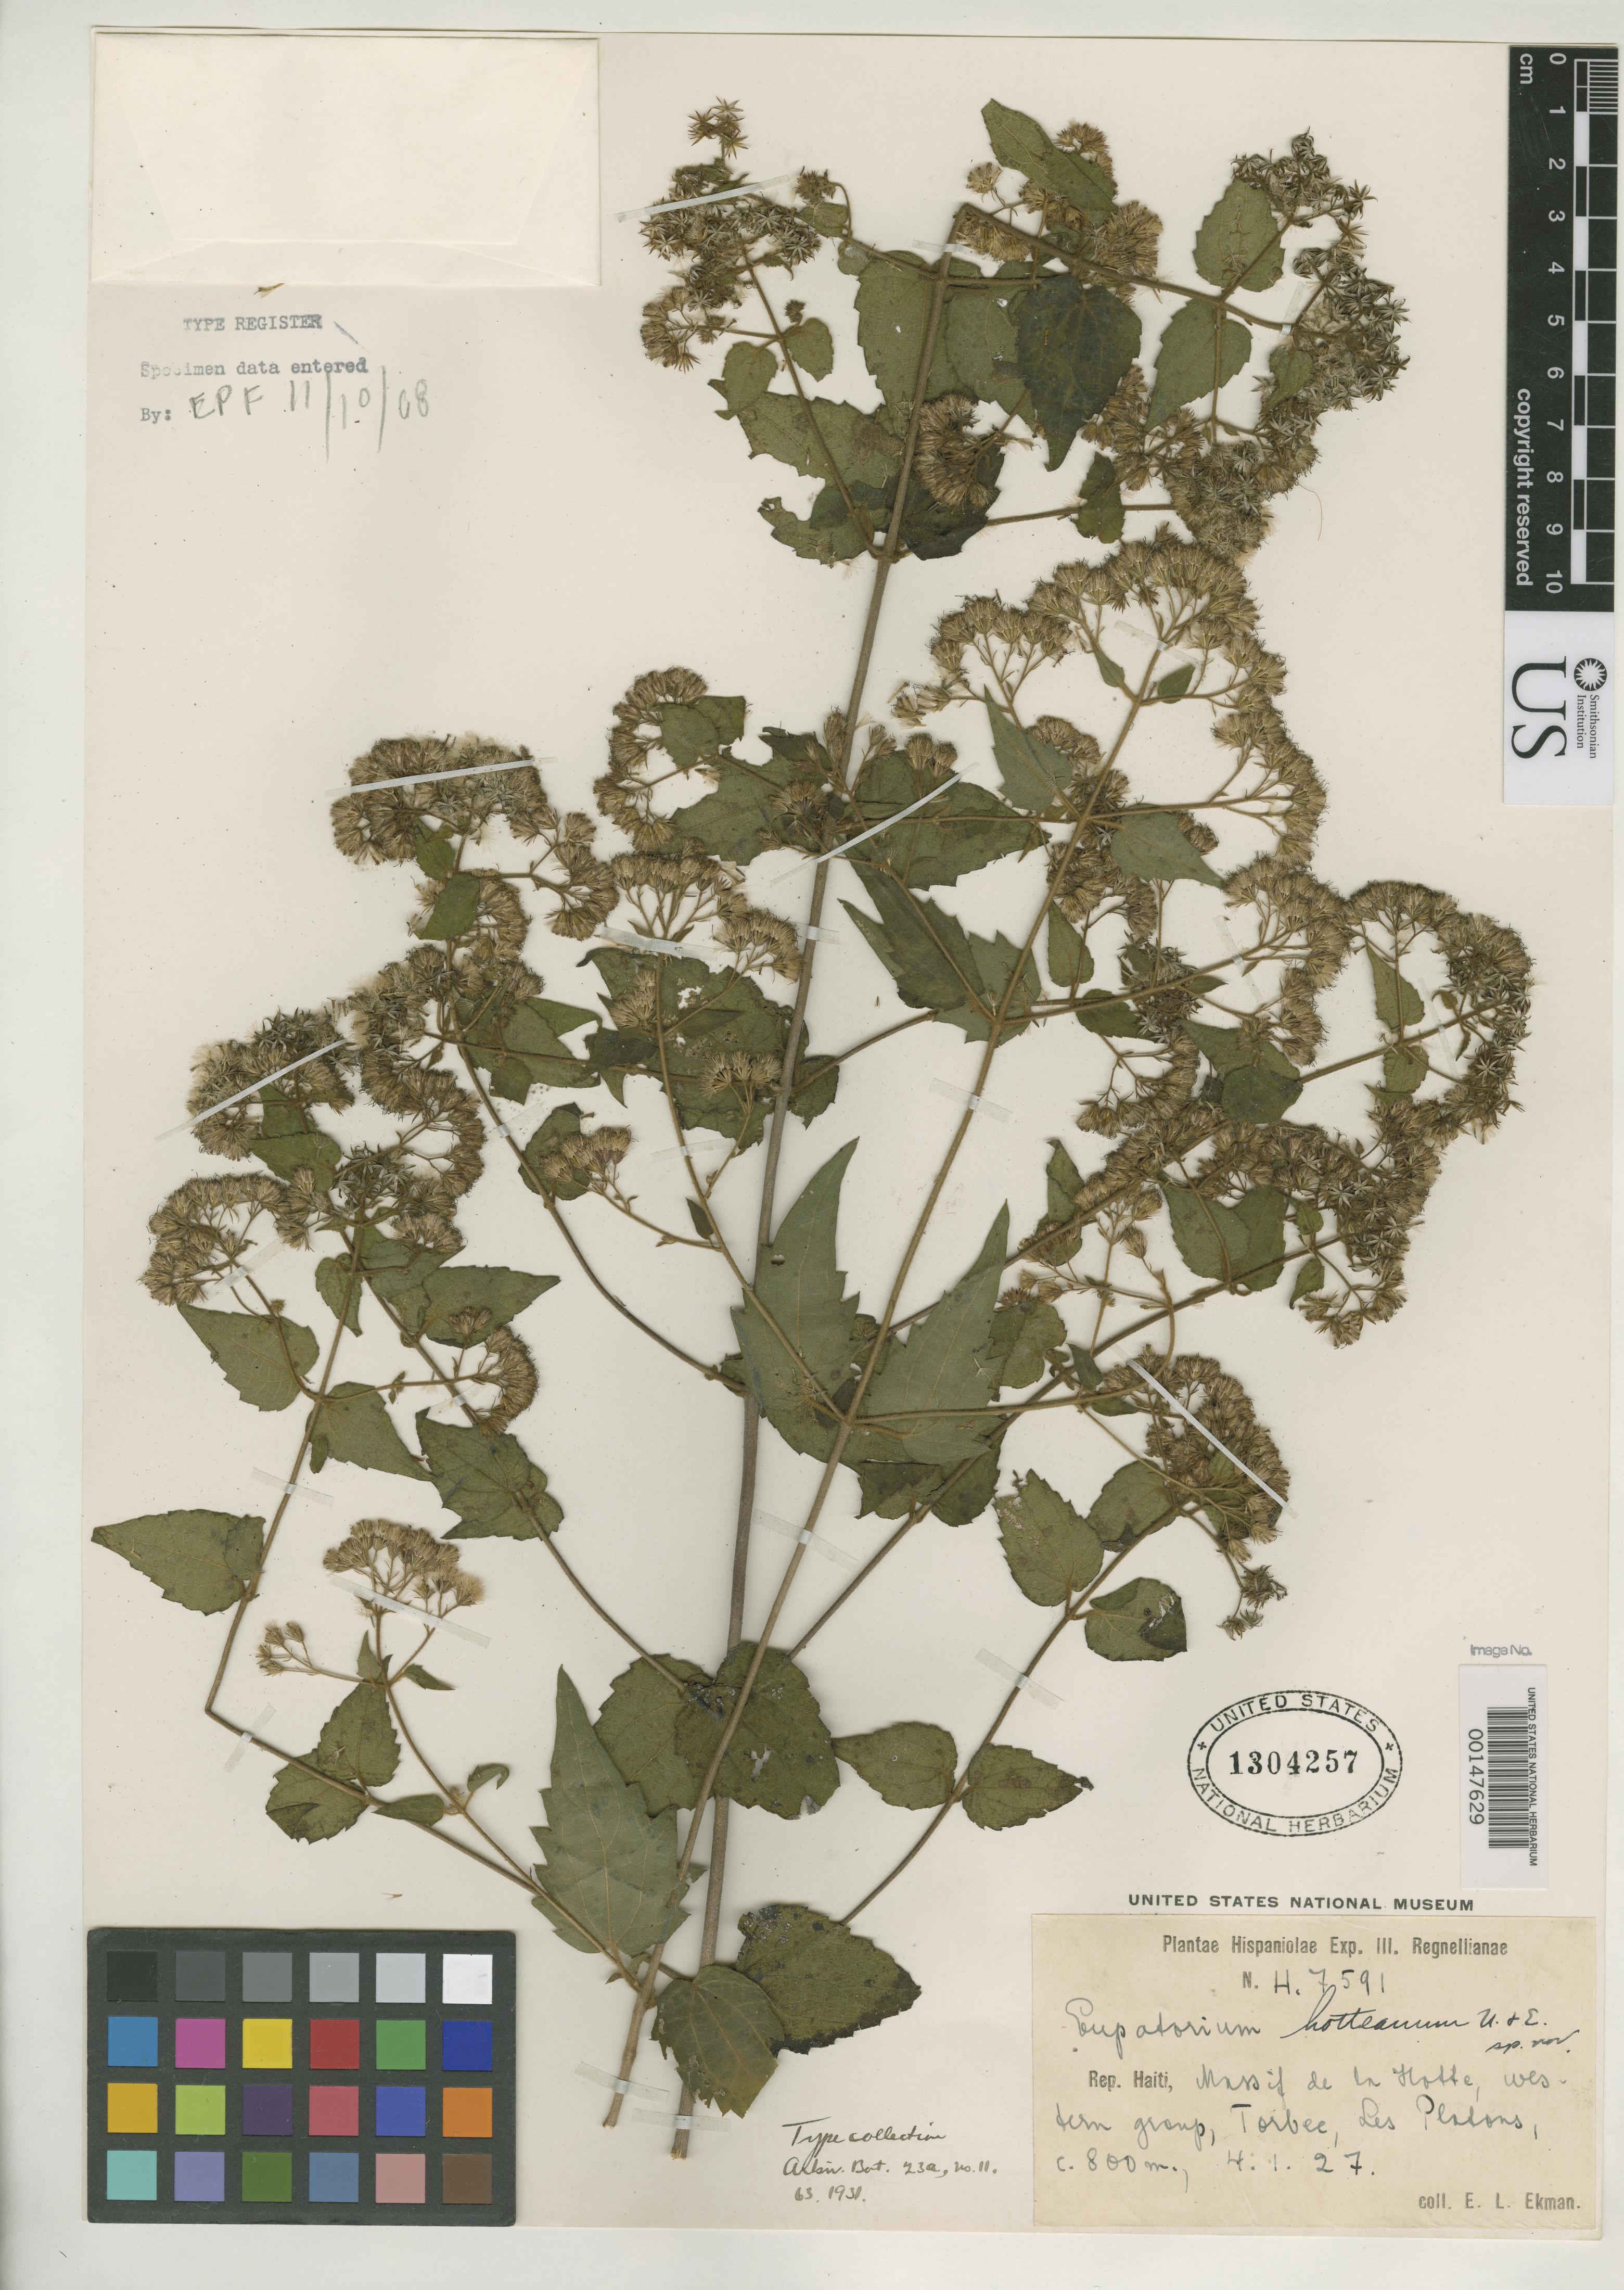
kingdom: Plantae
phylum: Tracheophyta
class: Magnoliopsida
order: Asterales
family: Asteraceae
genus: Eupatorium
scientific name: Eupatorium hotteanum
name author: Urb. & Ekman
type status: Isotype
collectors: E. L. Ekman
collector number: H 7591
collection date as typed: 04 Jan 1927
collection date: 1927-01-04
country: Haiti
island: Hispaniola Island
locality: Massif de La Hotte, Les Platons, Torbec.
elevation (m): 700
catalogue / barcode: US 1304257